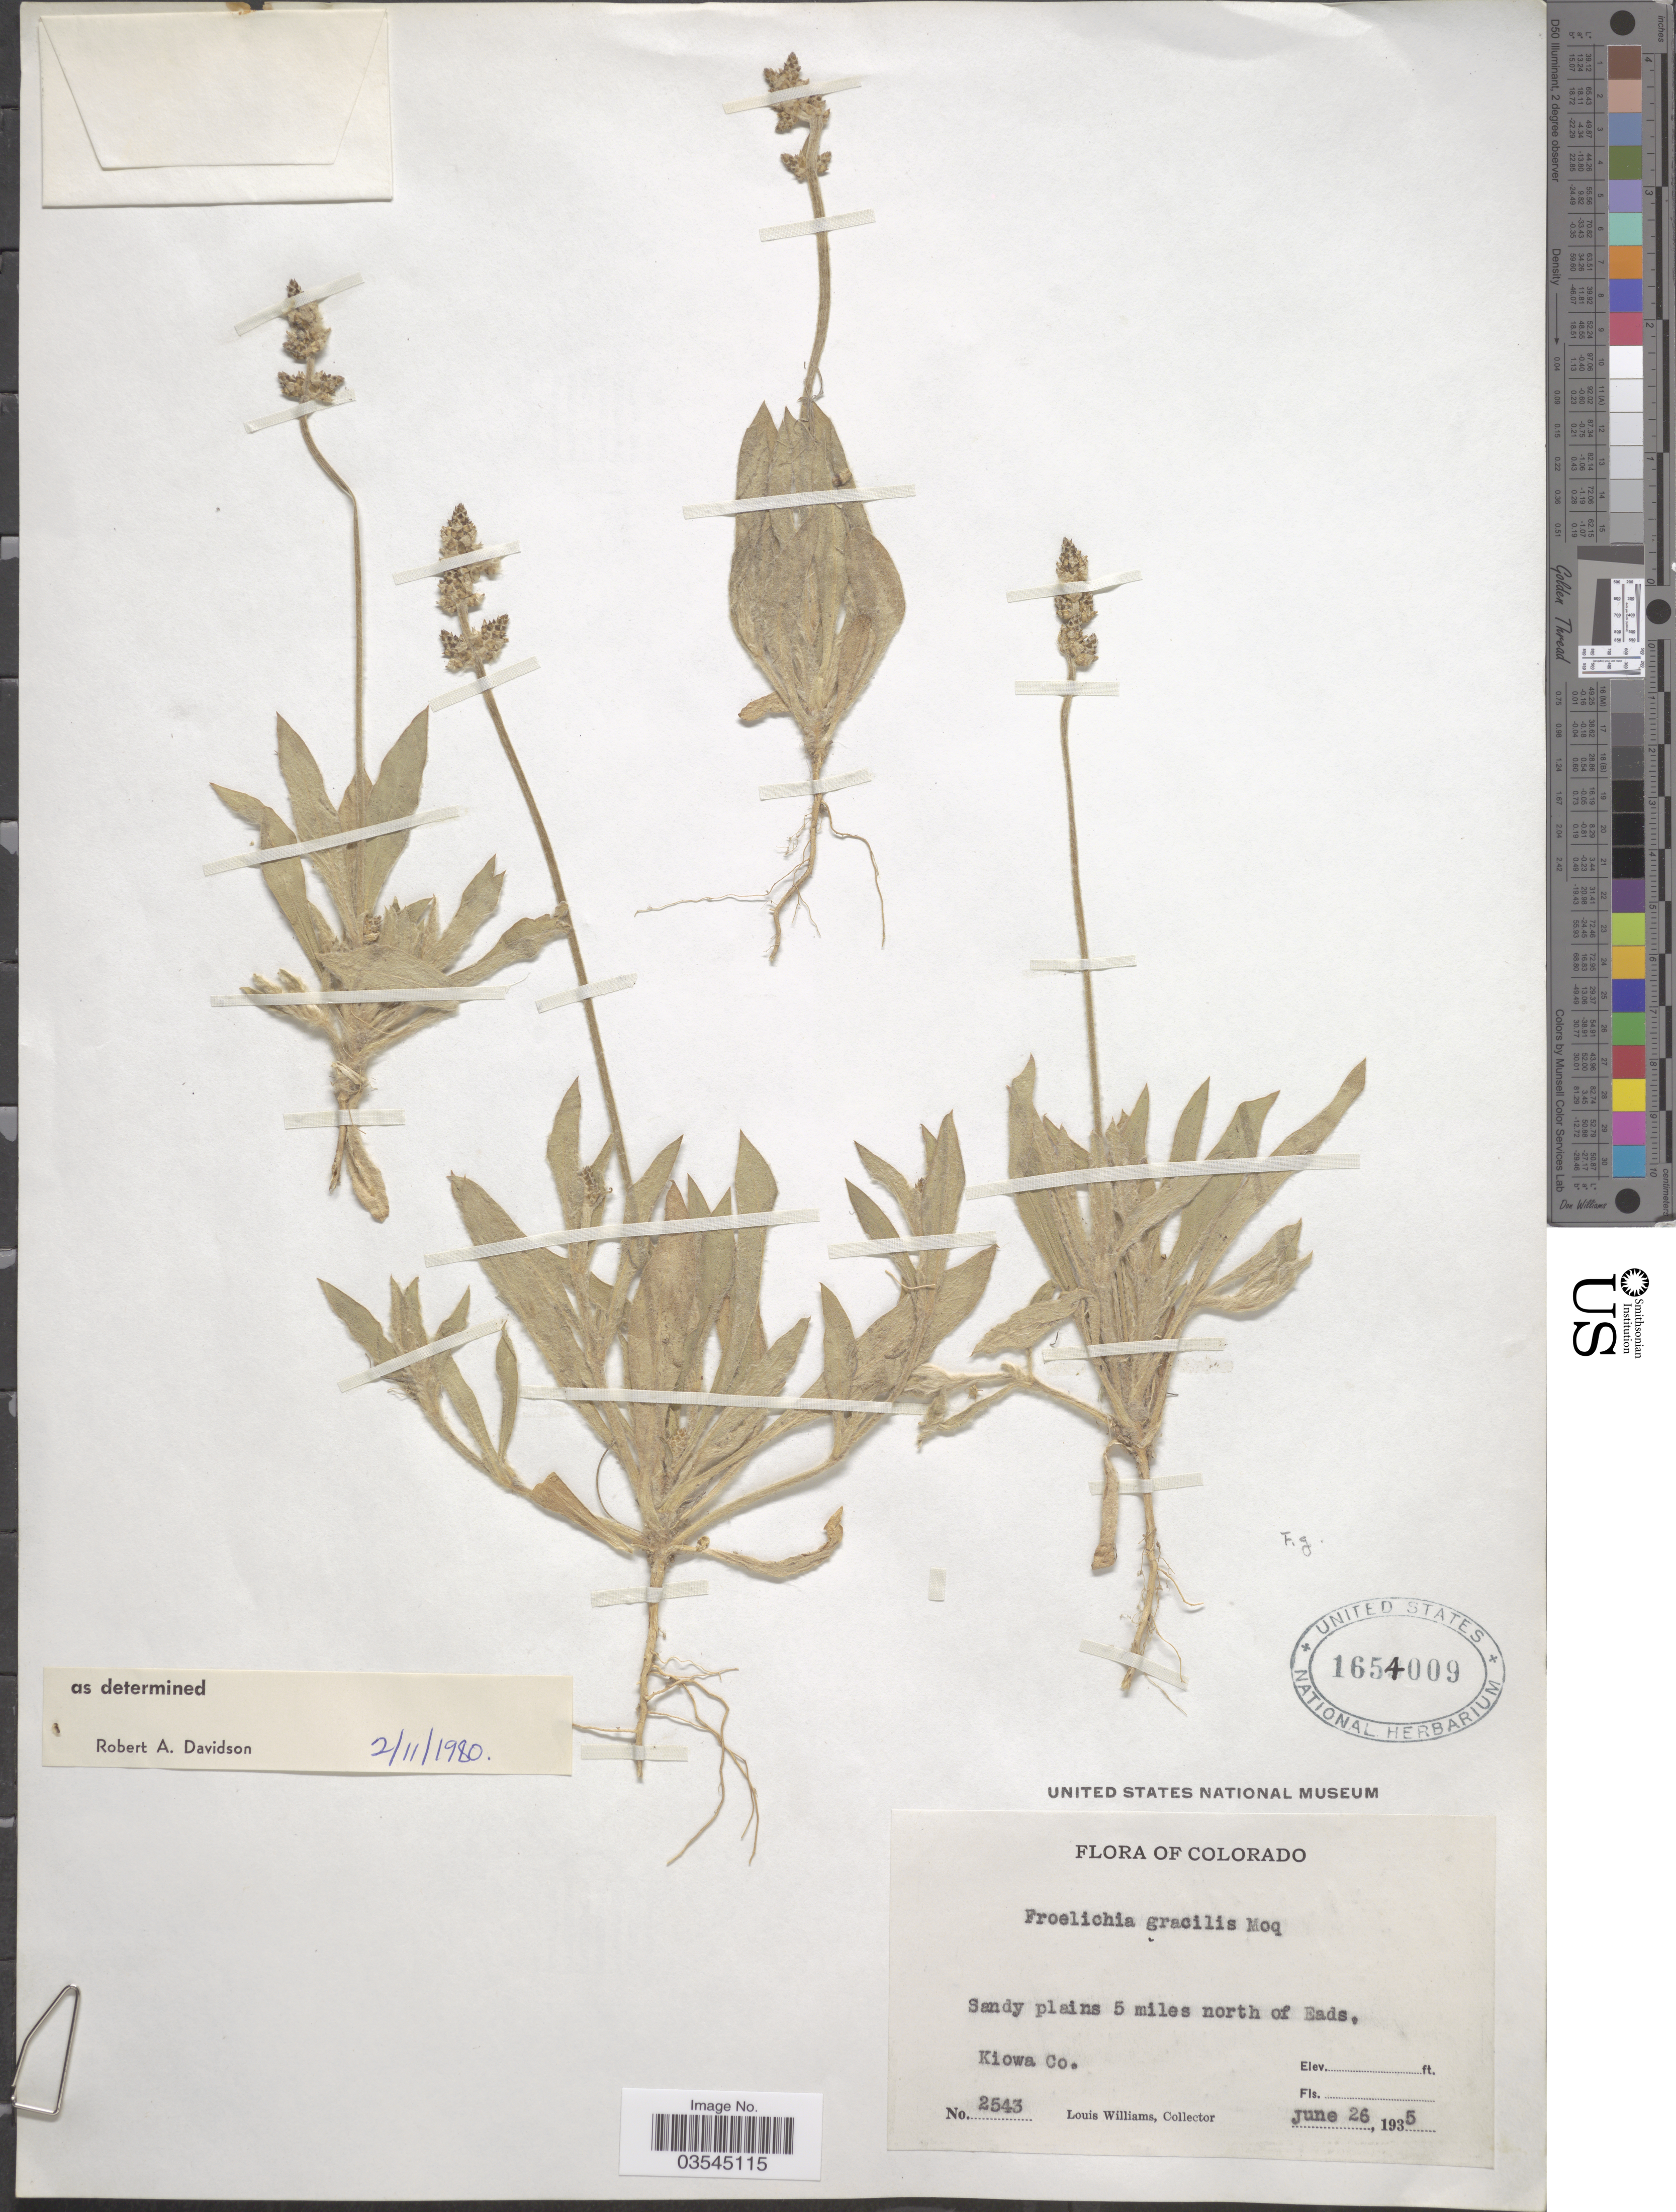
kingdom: Plantae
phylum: Tracheophyta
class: Magnoliopsida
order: Caryophyllales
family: Amaranthaceae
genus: Froelichia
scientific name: Froelichia gracilis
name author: (Hook.) Moq.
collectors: L. G. Williams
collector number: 2543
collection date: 1935-06-26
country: United States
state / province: Colorado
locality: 5 miles north of Eads. Kiowa Co.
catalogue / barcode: US 1654009